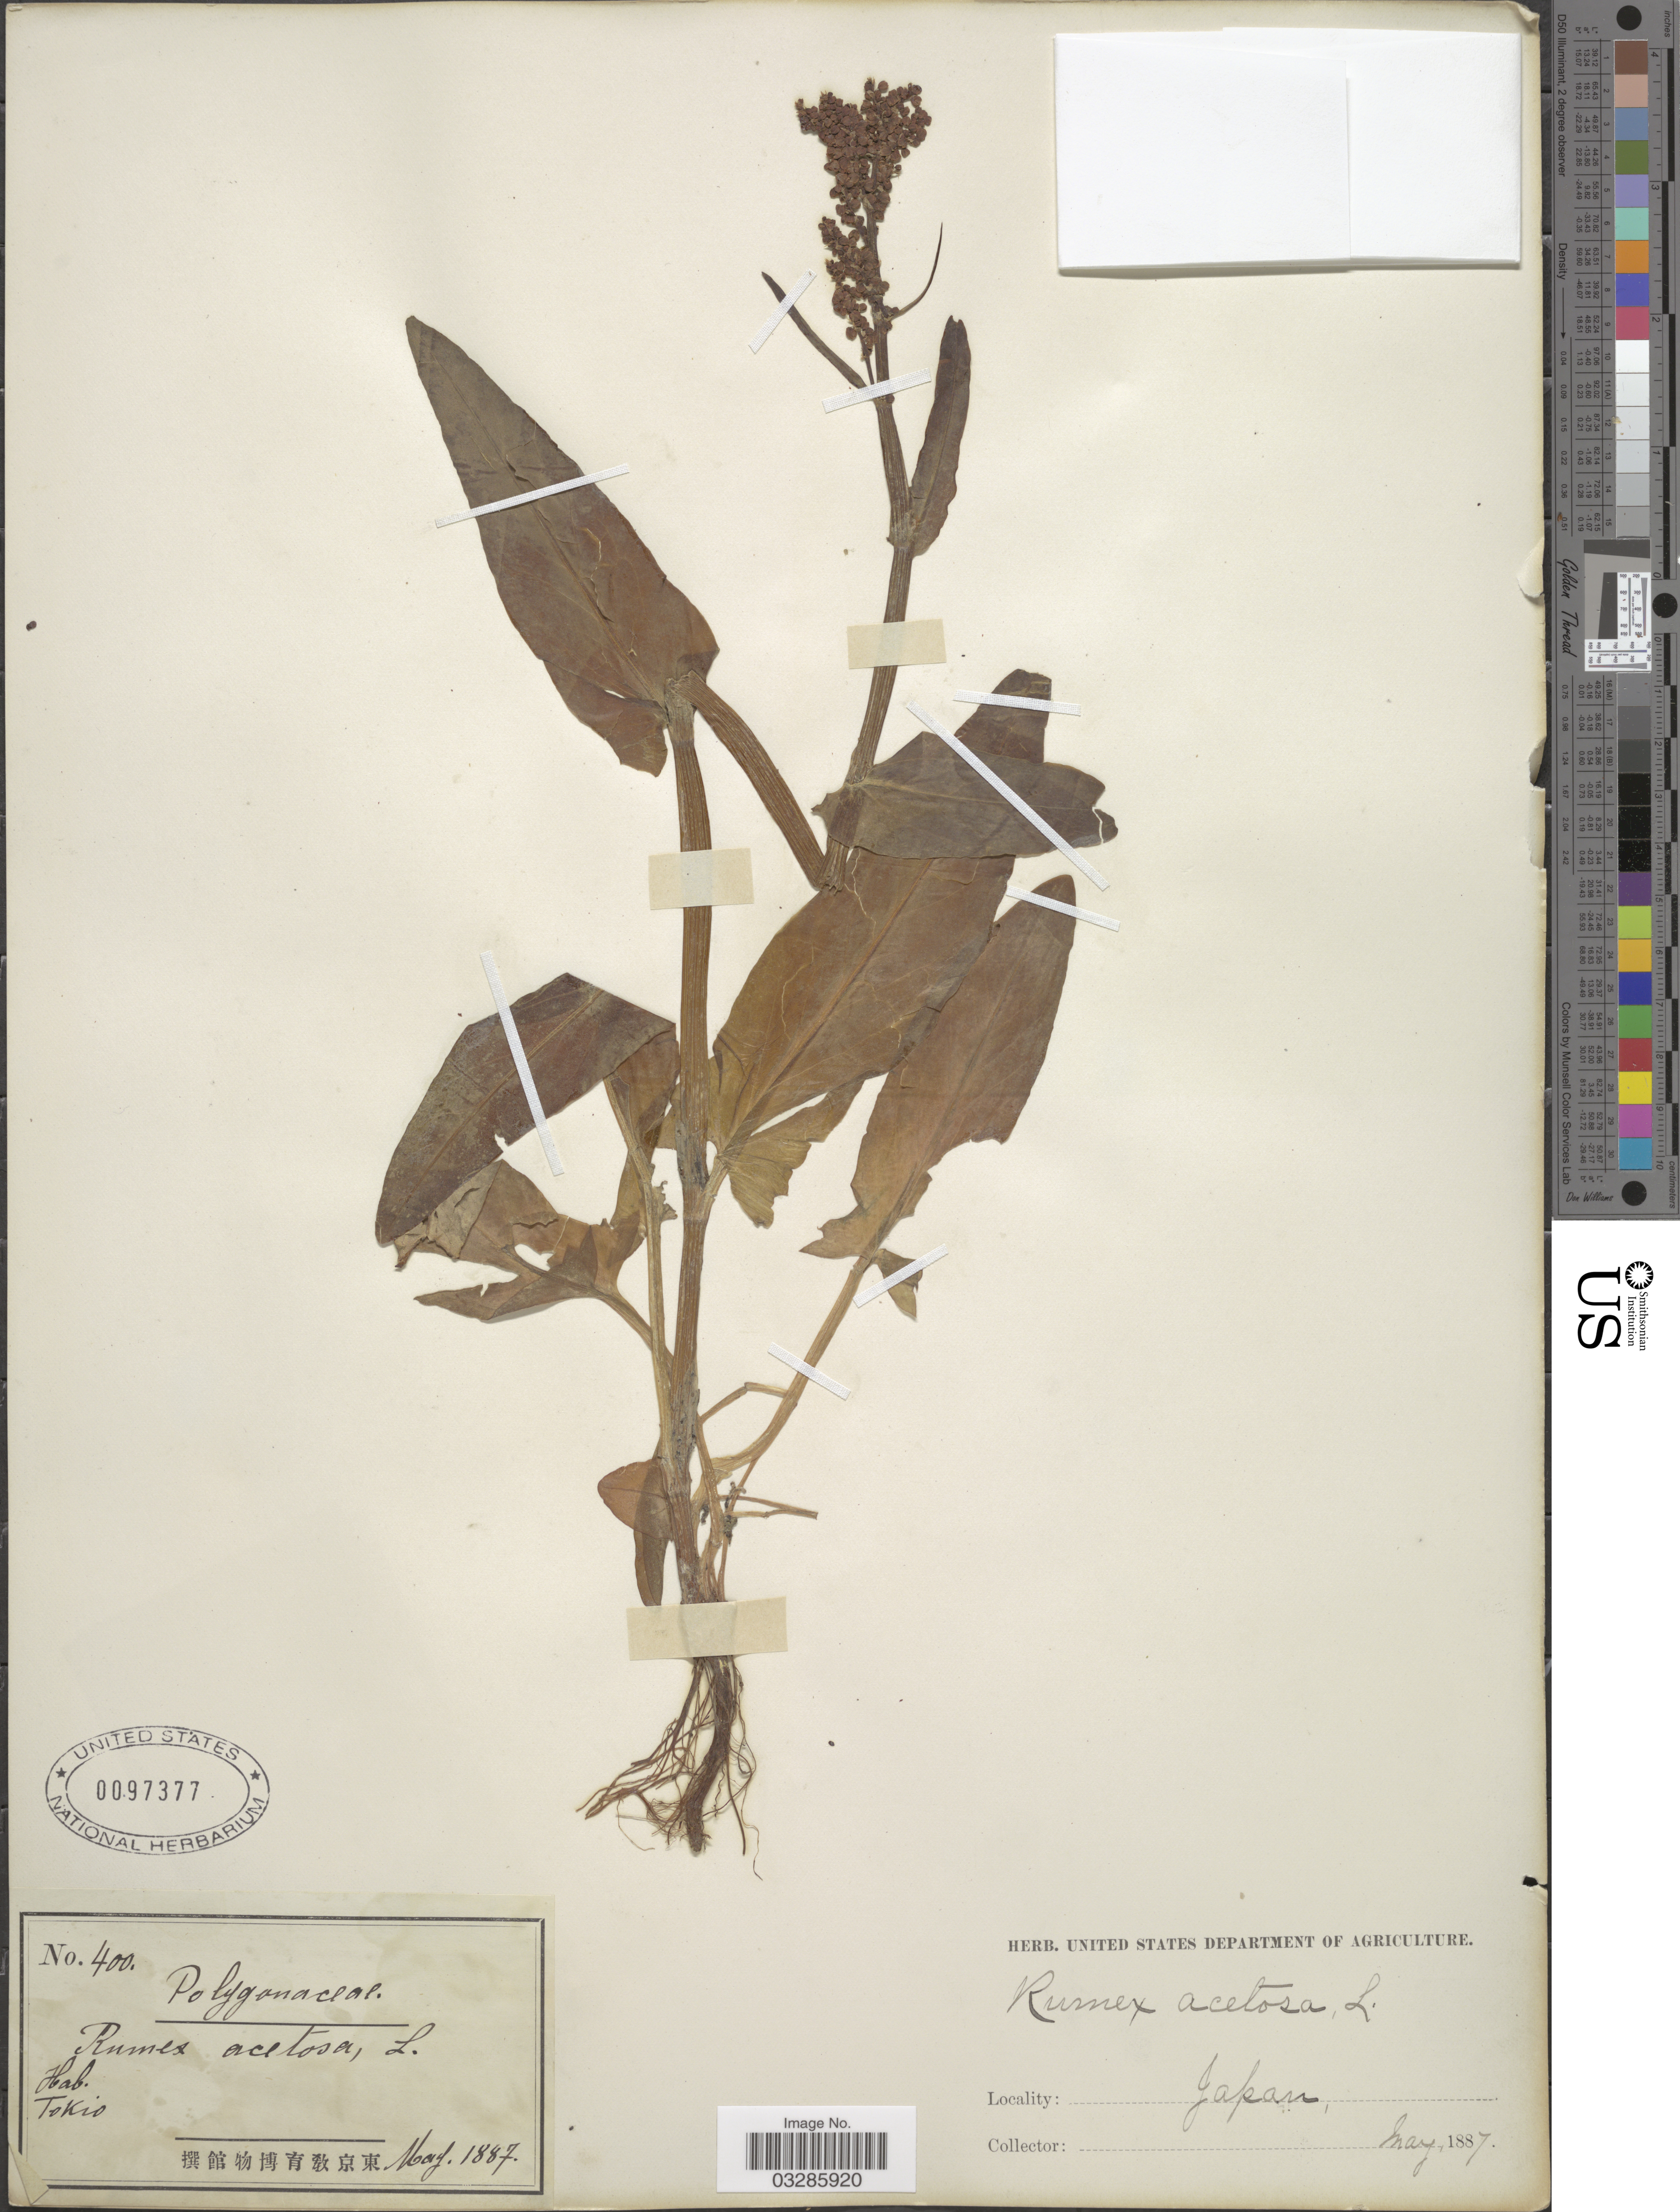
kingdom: Plantae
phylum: Tracheophyta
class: Magnoliopsida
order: Caryophyllales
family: Polygonaceae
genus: Rumex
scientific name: Rumex acetosa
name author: L.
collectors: Facchini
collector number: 400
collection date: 1887-05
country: Japan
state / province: Tokyo, Federal City of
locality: Tokio.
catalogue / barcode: US 97377